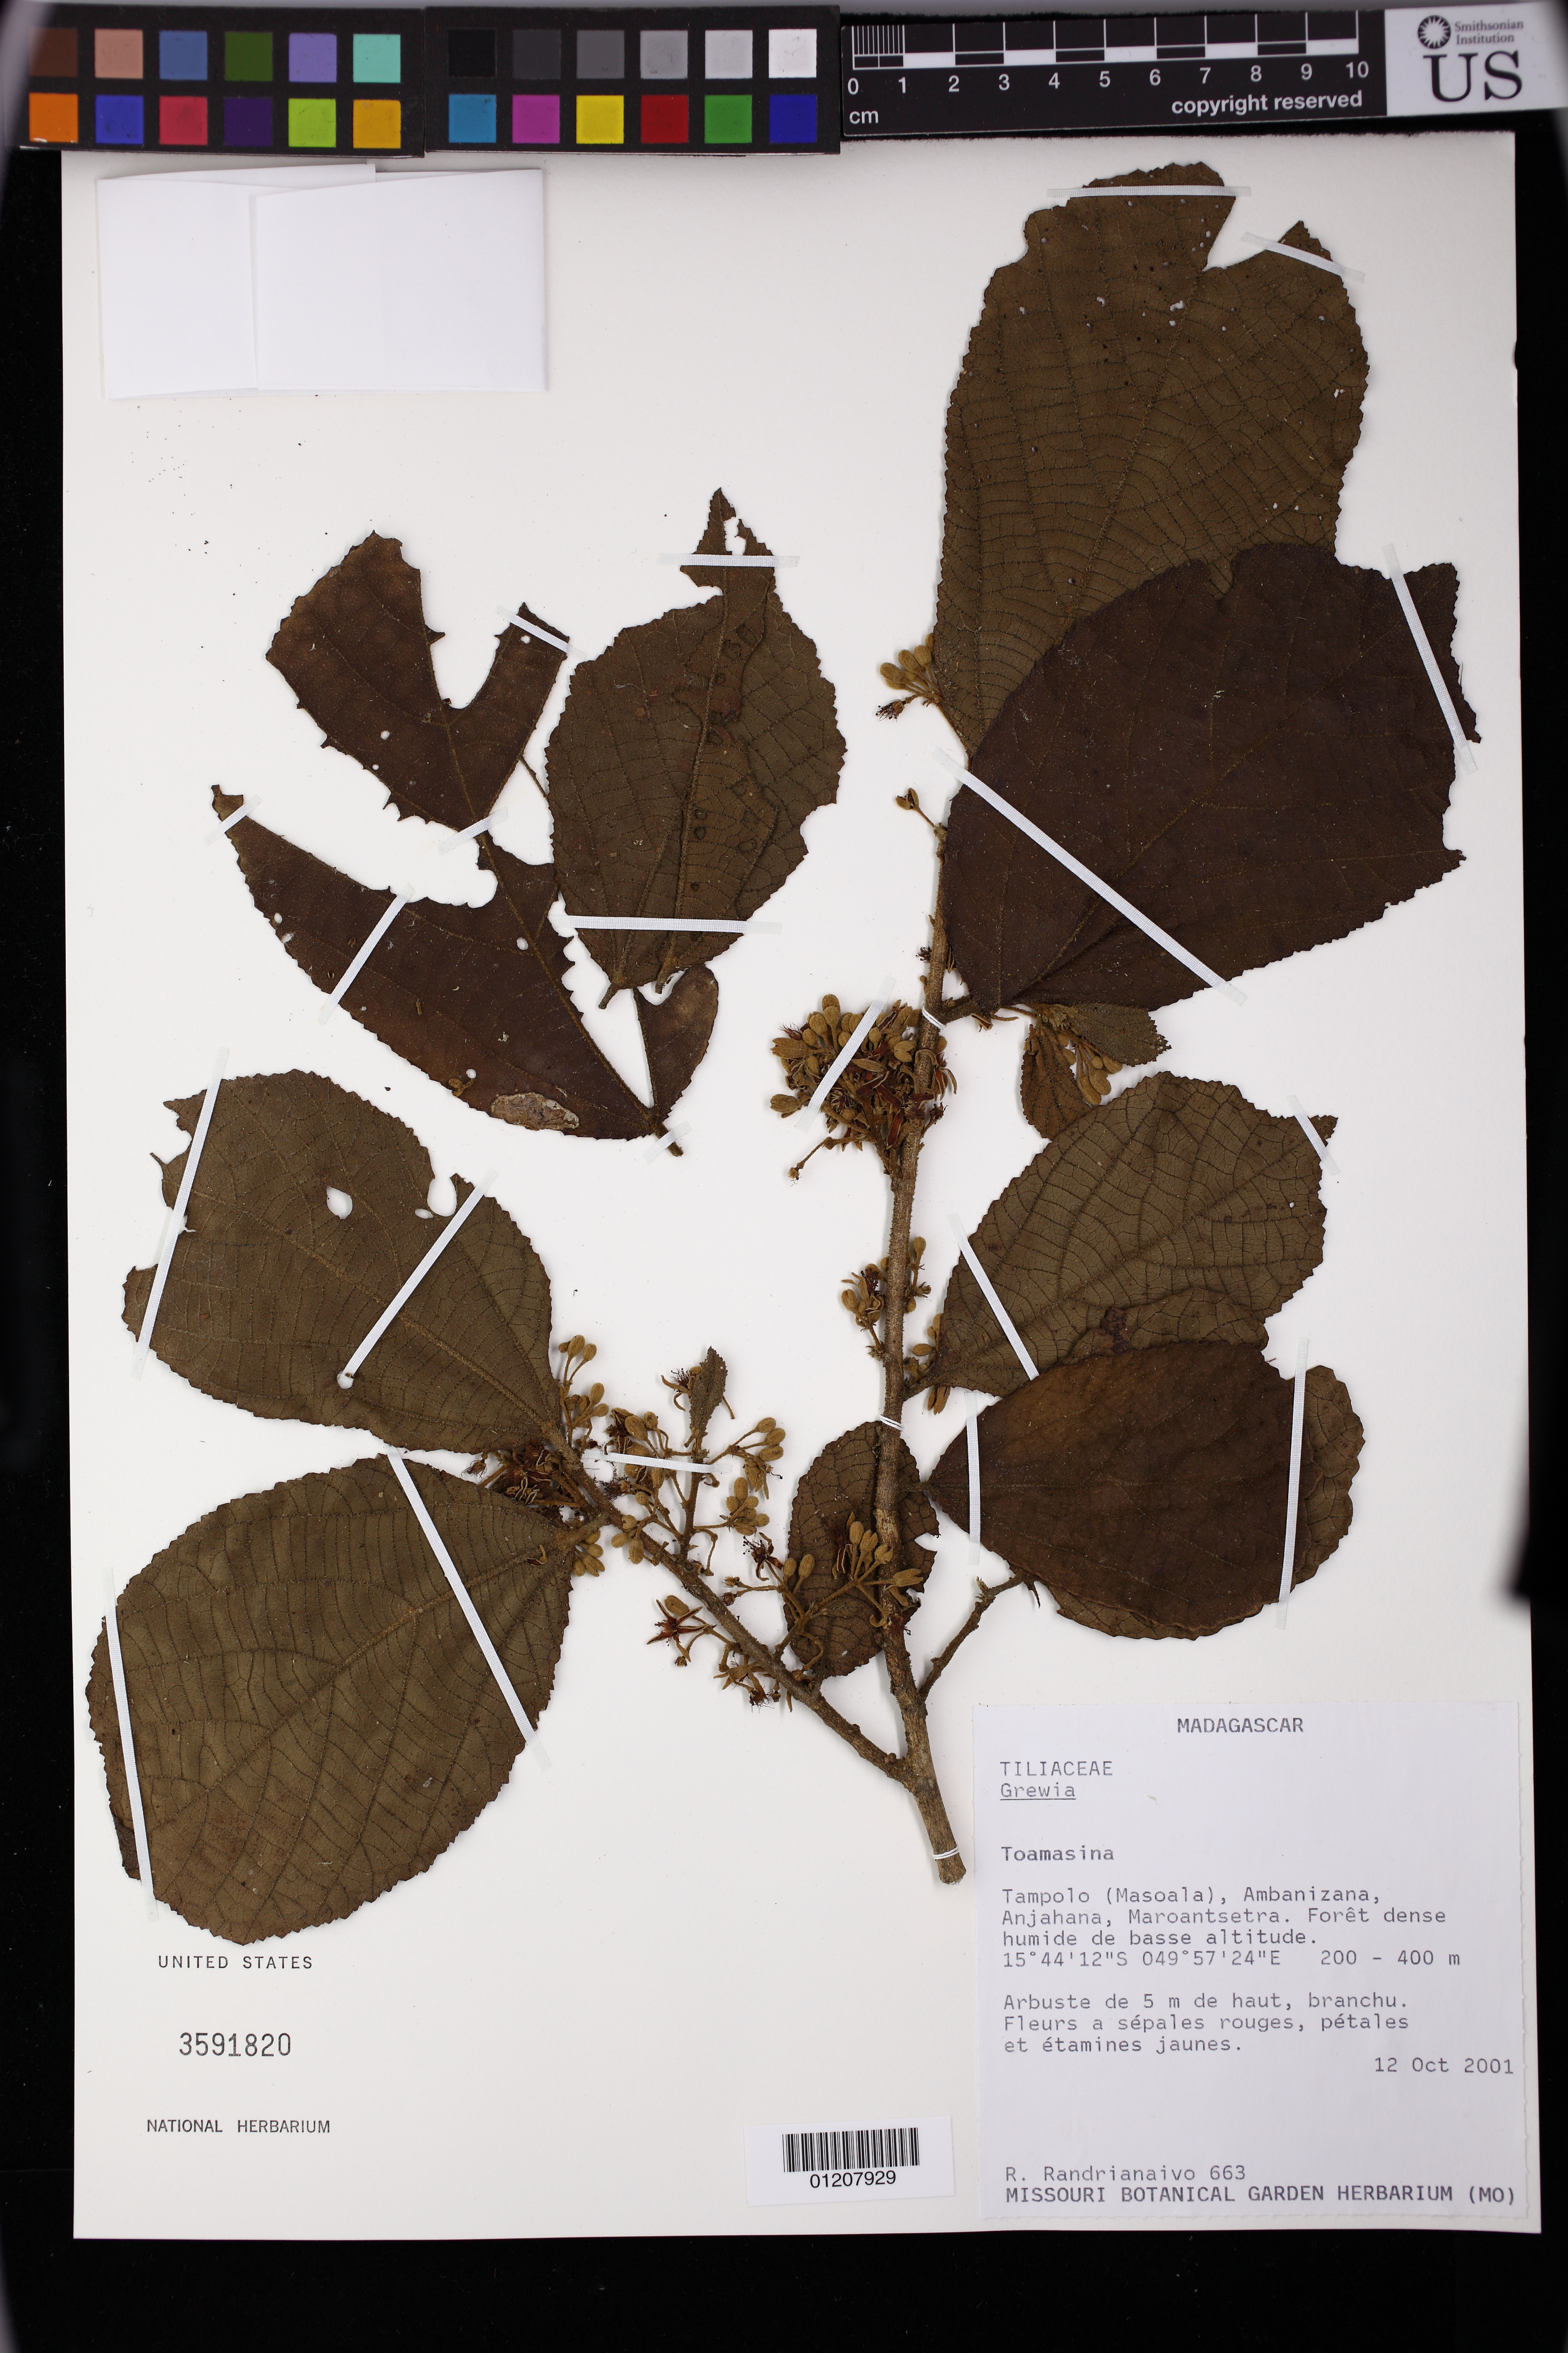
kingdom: Plantae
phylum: Tracheophyta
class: Magnoliopsida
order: Malvales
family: Malvaceae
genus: Grewia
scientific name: Grewia aprina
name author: Capuron & Mabb. ex Phillipson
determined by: Jourdain-Fievet, L.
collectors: R. Randrianaivo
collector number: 663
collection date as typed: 10 Dec 2001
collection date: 2001-12-10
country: Madagascar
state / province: Analanjirofo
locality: Toamasina. Tampolo (Masoala), Ambanizana, Anjahana, Maroantsetra. Forêt dense humide de basse altitude.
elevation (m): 200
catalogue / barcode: US 3591820